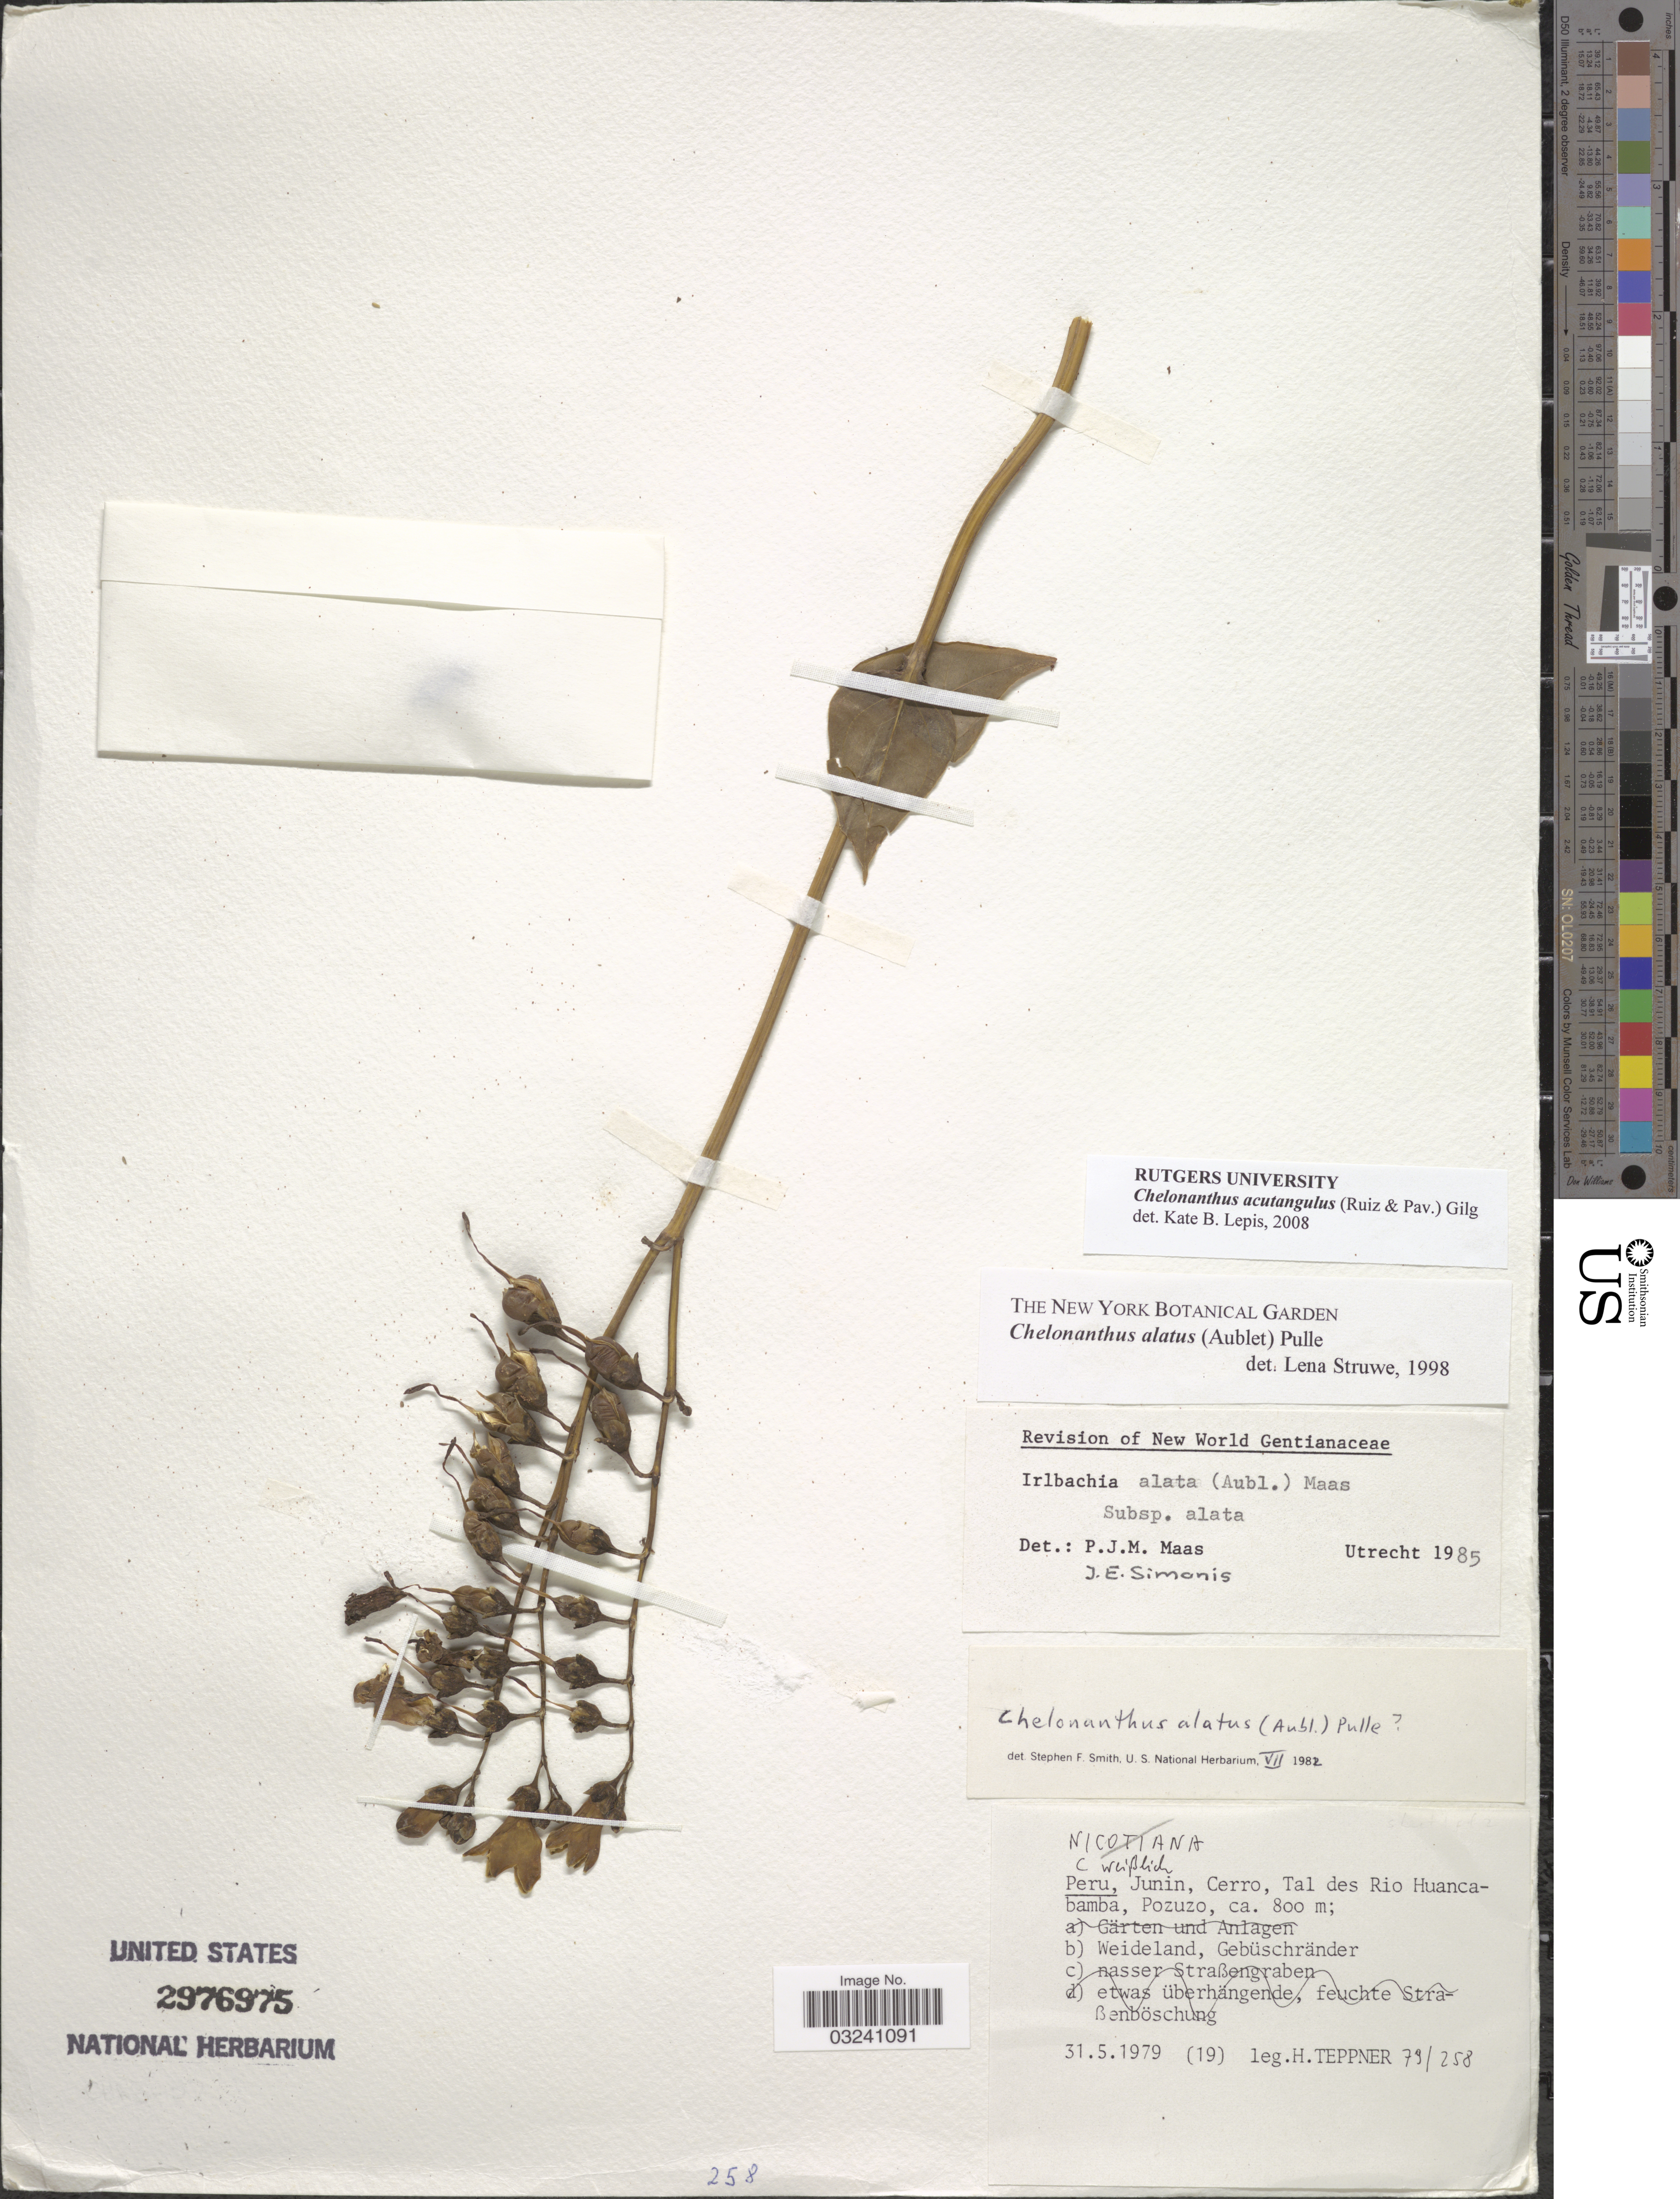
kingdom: Plantae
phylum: Tracheophyta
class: Magnoliopsida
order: Gentianales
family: Gentianaceae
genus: Chelonanthus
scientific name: Chelonanthus acutangulus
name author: (Ruiz & Pav.) Gilg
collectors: H. Teppner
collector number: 79/258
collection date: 1979-05-31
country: Peru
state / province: Junín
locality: Cerro, Tal des Rio Huancabamba, Pozuzo. Weideland, Gebüschränder.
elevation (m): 800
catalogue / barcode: US 2976975